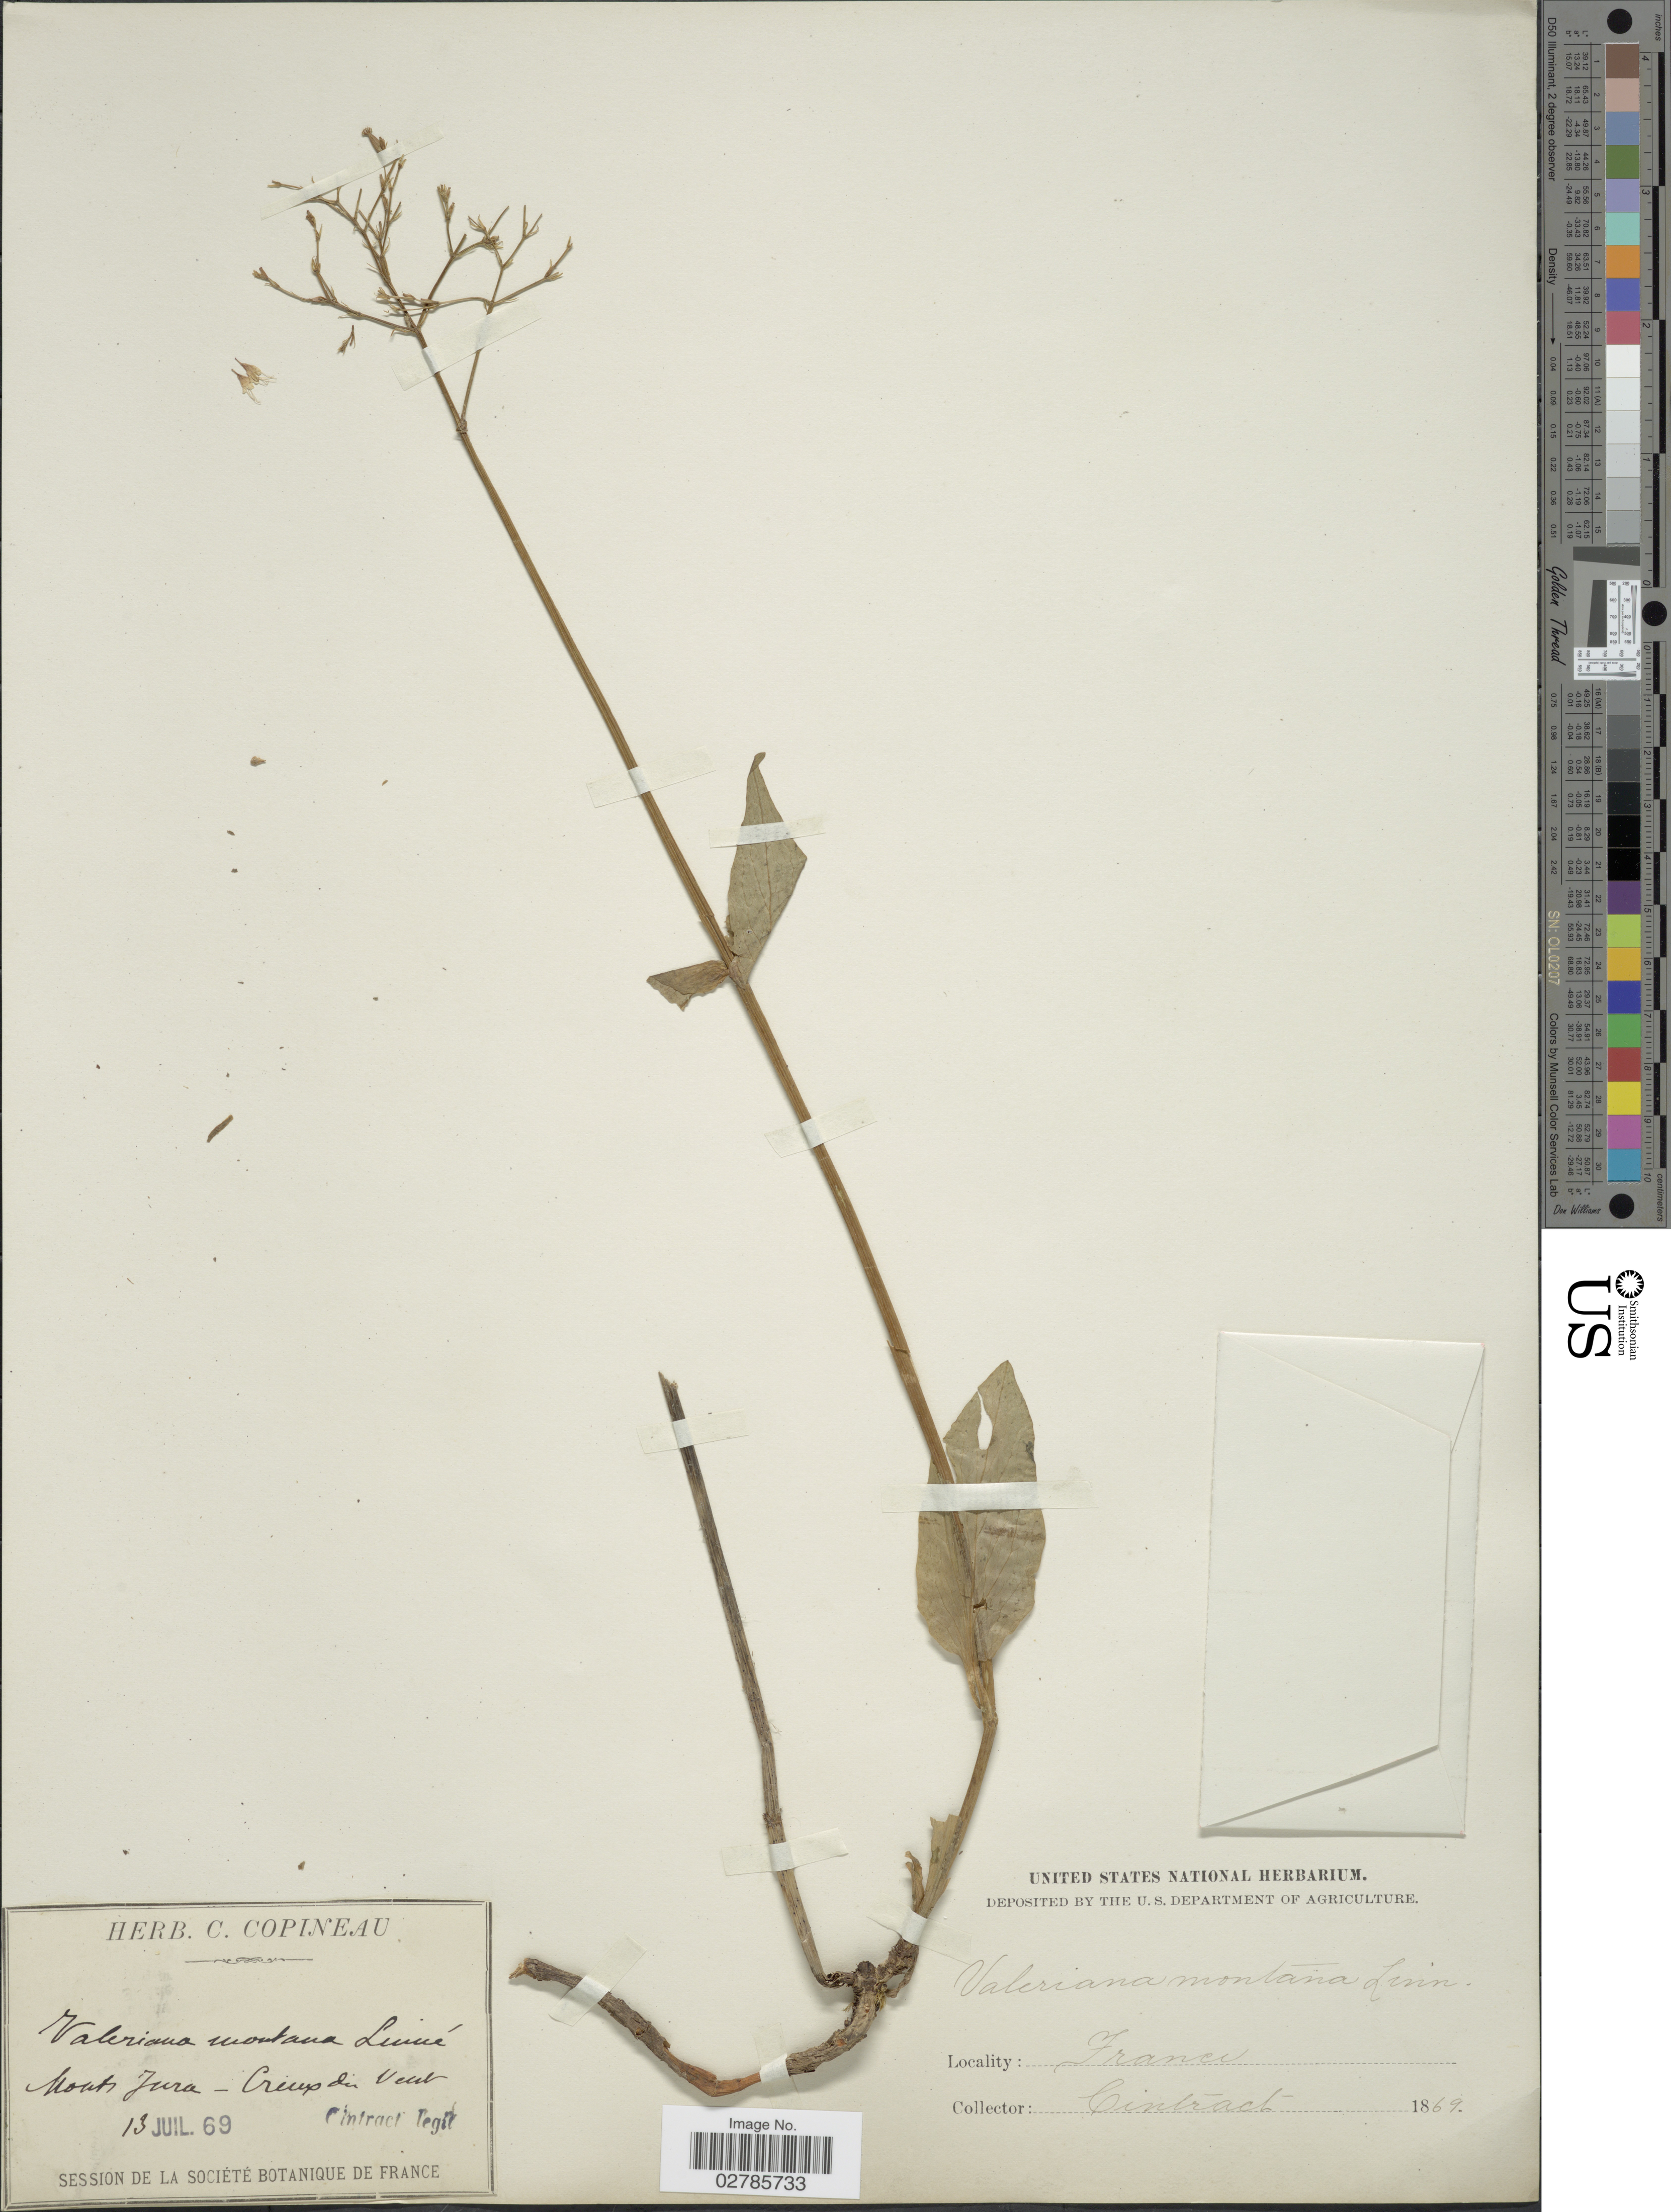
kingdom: Plantae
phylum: Tracheophyta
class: Magnoliopsida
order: Dipsacales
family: Caprifoliaceae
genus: Valeriana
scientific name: Valeriana montana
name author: L.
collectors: Cintract, --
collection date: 1869-07-13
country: France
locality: Monts Jura - Creux du Vent